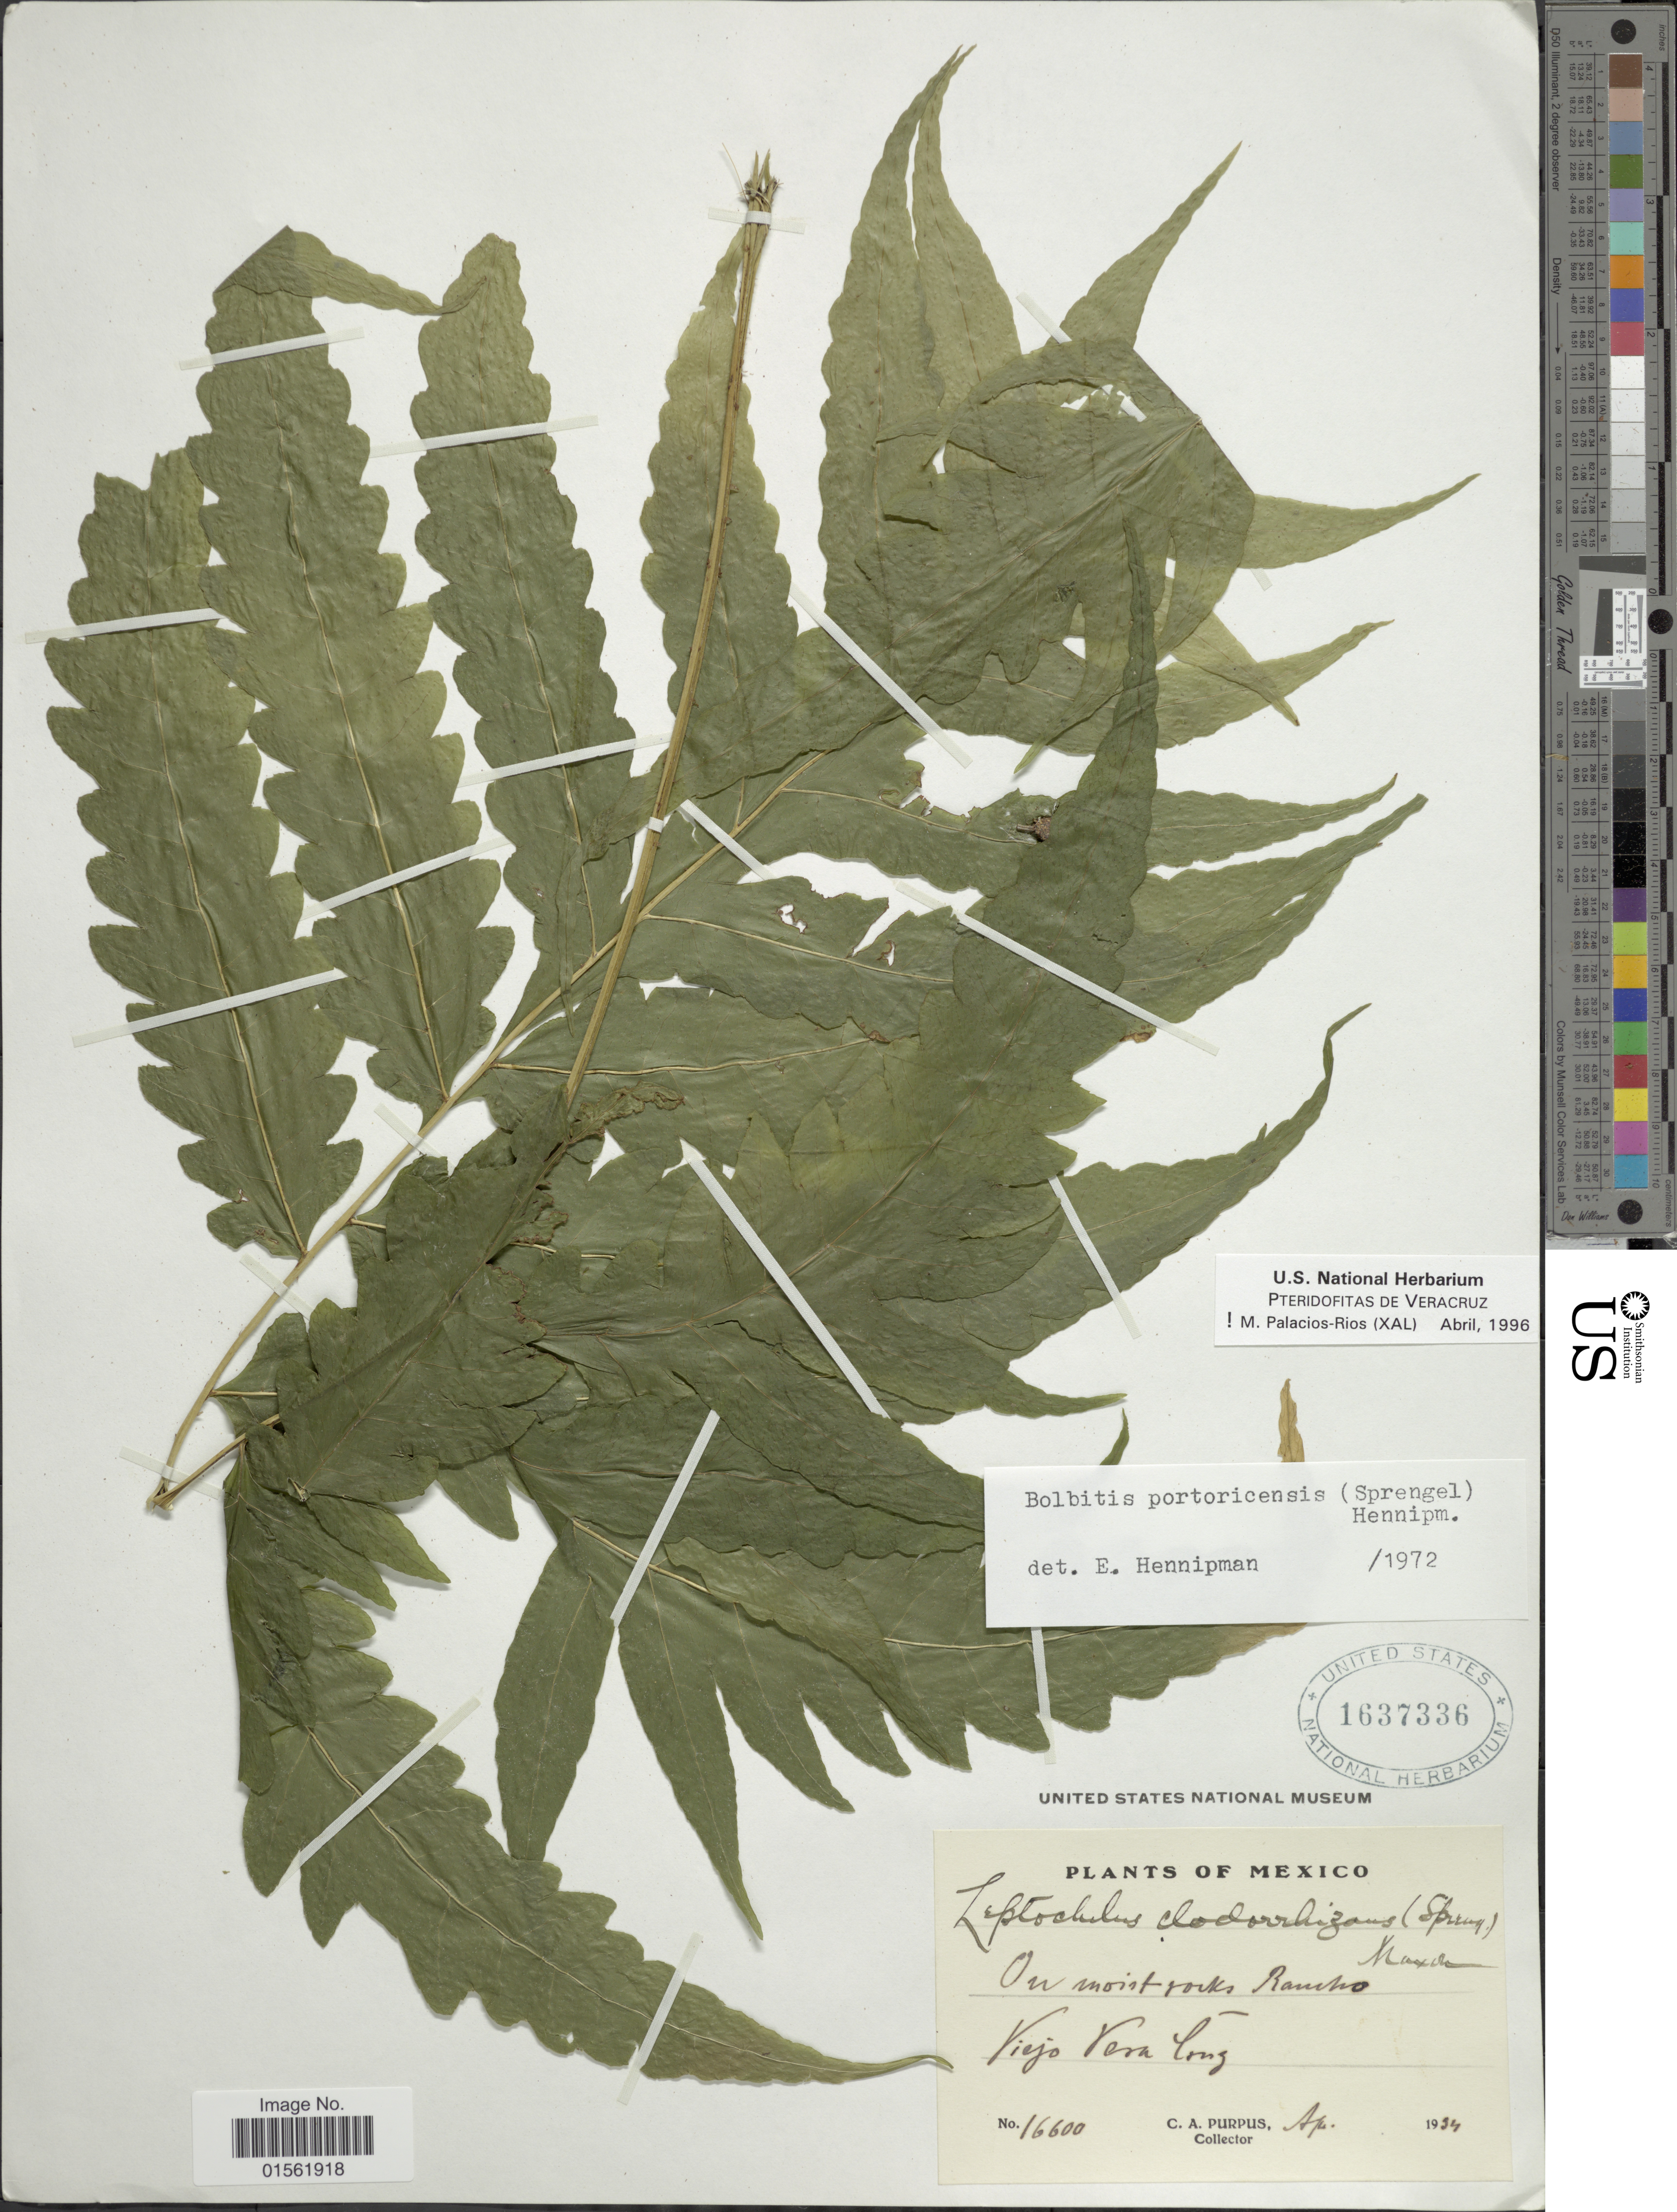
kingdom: Plantae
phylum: Tracheophyta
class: Polypodiopsida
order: Polypodiales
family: Dryopteridaceae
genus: Bolbitis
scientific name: Bolbitis portoricensis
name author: (Spreng.) Hennipman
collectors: C. A. Purpus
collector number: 16600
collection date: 1934-04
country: Mexico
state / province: Veracruz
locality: On moist rocks Rancho Viejo Vera Cruz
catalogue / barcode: US 1637336